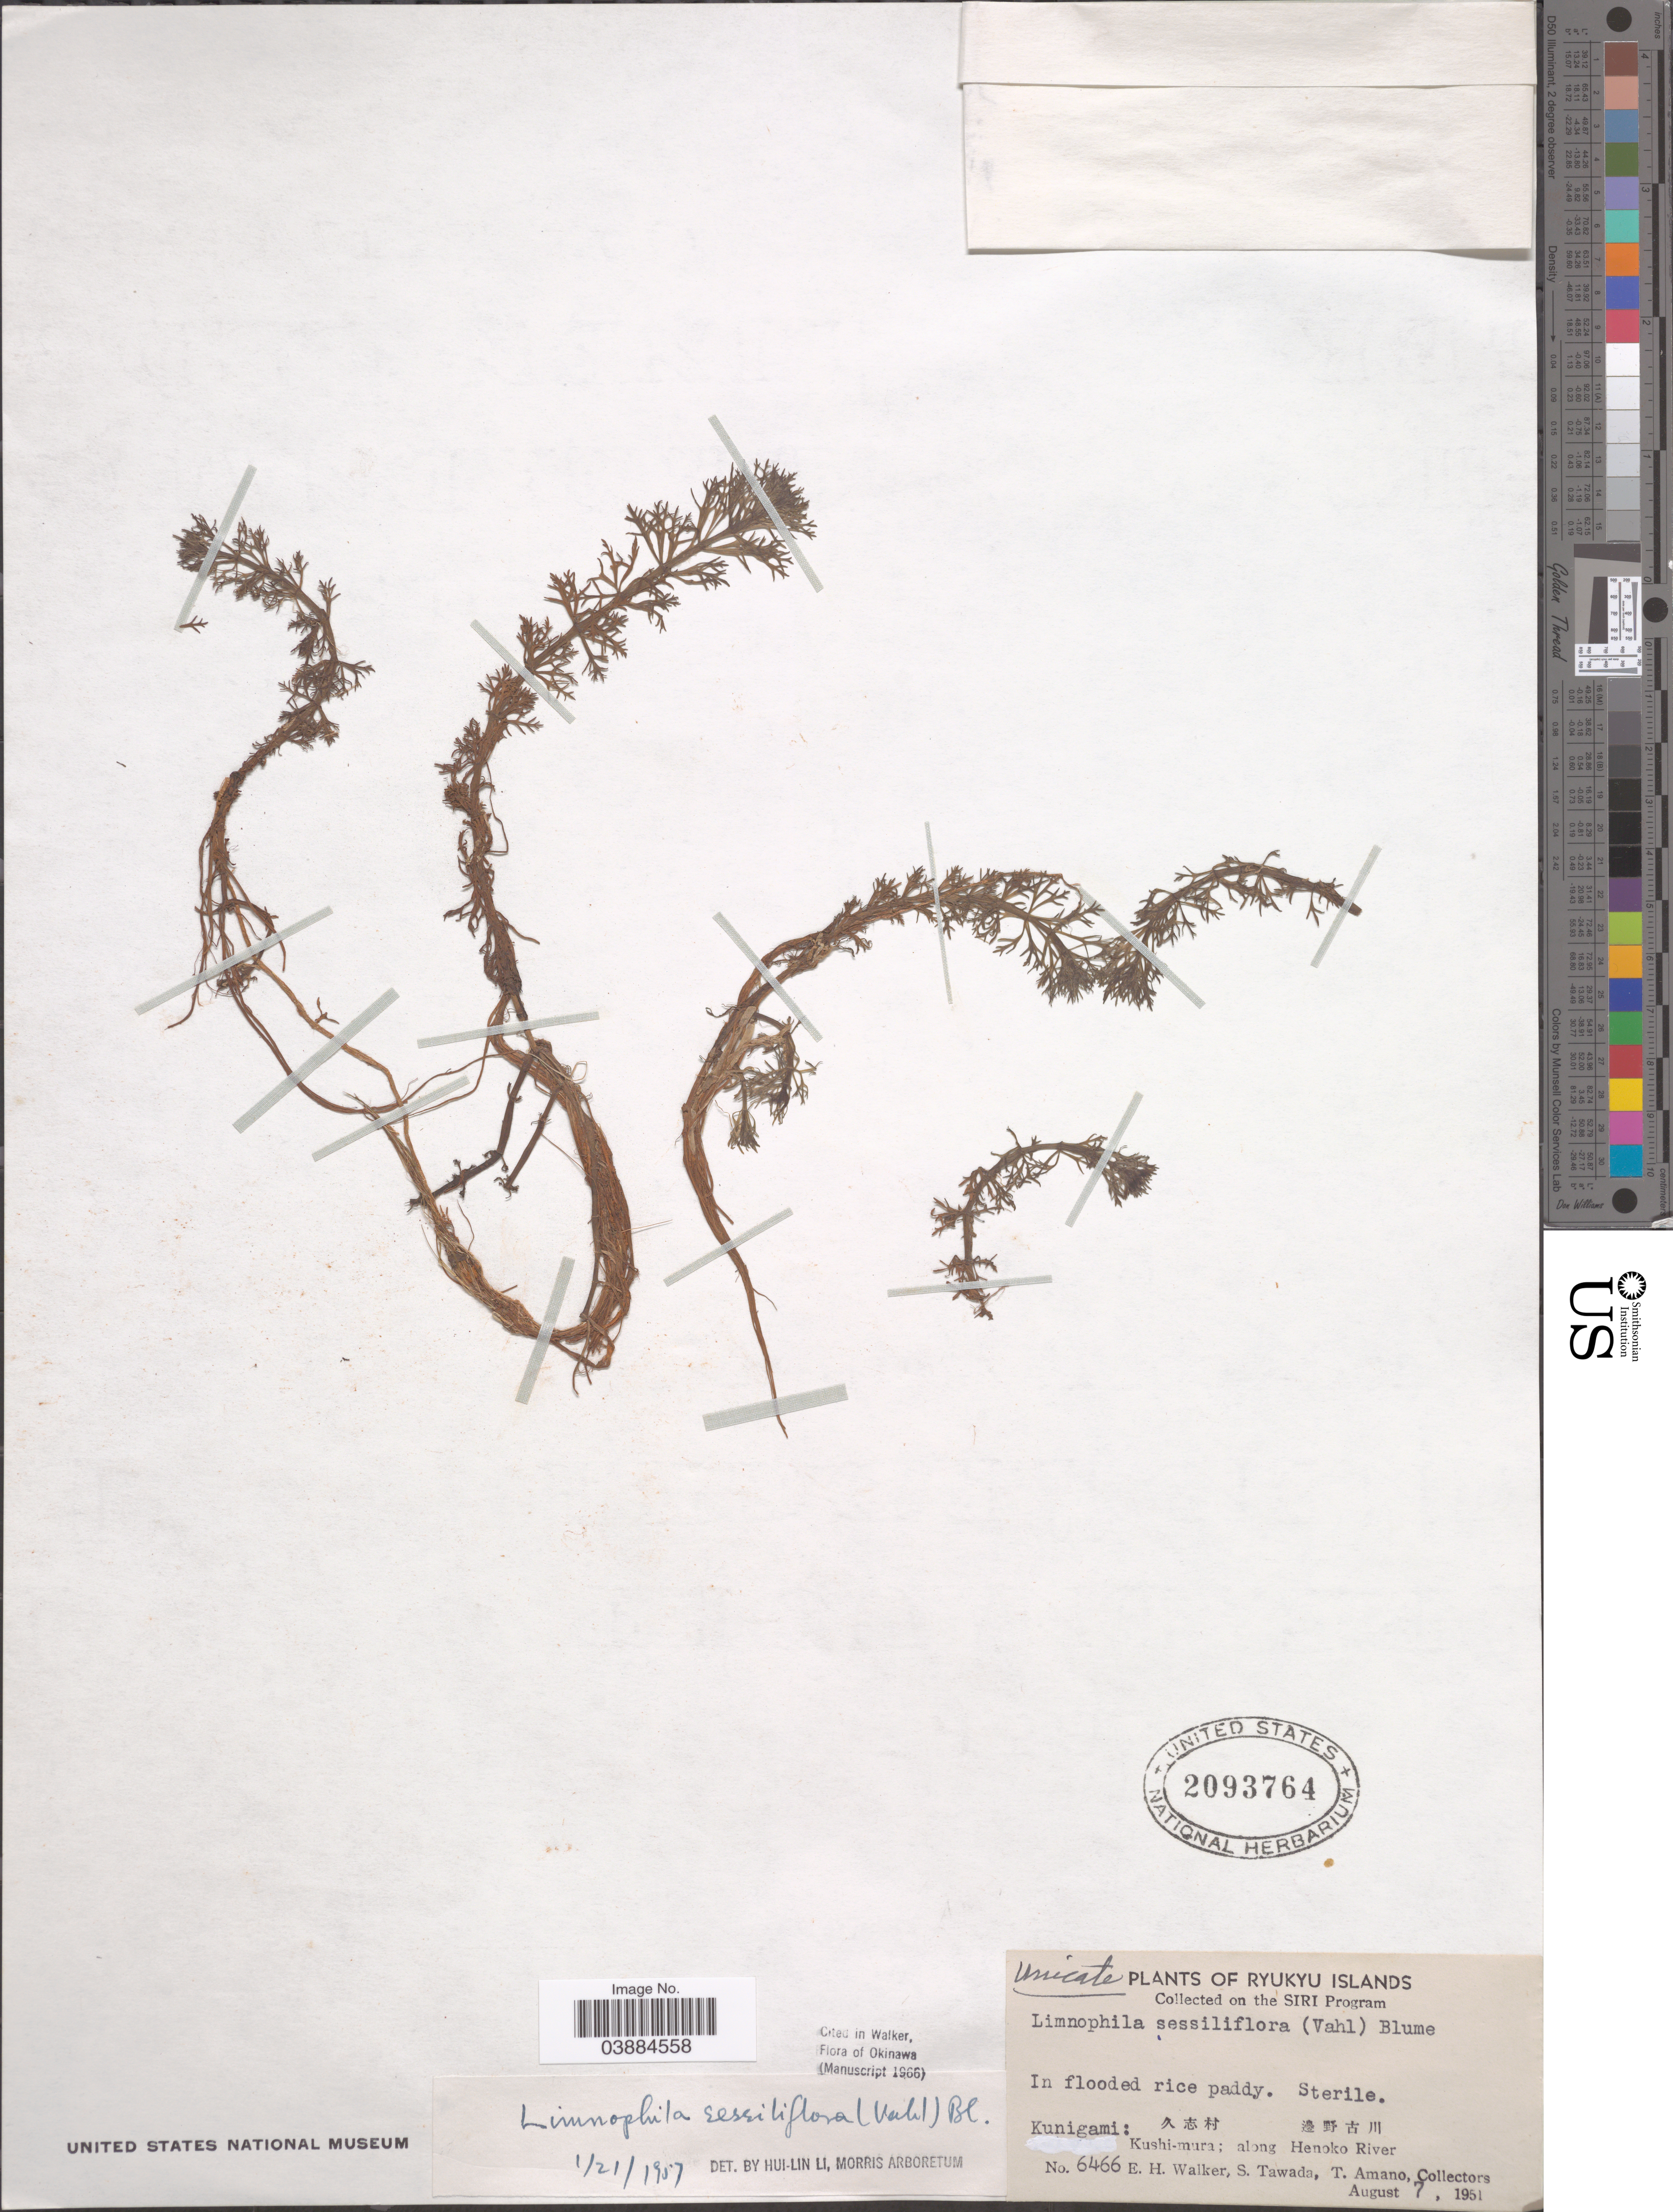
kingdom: Plantae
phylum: Tracheophyta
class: Magnoliopsida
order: Lamiales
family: Plantaginaceae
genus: Limnophila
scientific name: Limnophila sessiliflora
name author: (Vahl) Blume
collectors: E. H. Walker, S. Tawada & T. Amano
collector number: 6466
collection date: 1951-08-07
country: Japan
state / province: Okinawa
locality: Ryukyu Islands. Kunigami: X. Kushi-mura; along Henoko River.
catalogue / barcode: US 2093764